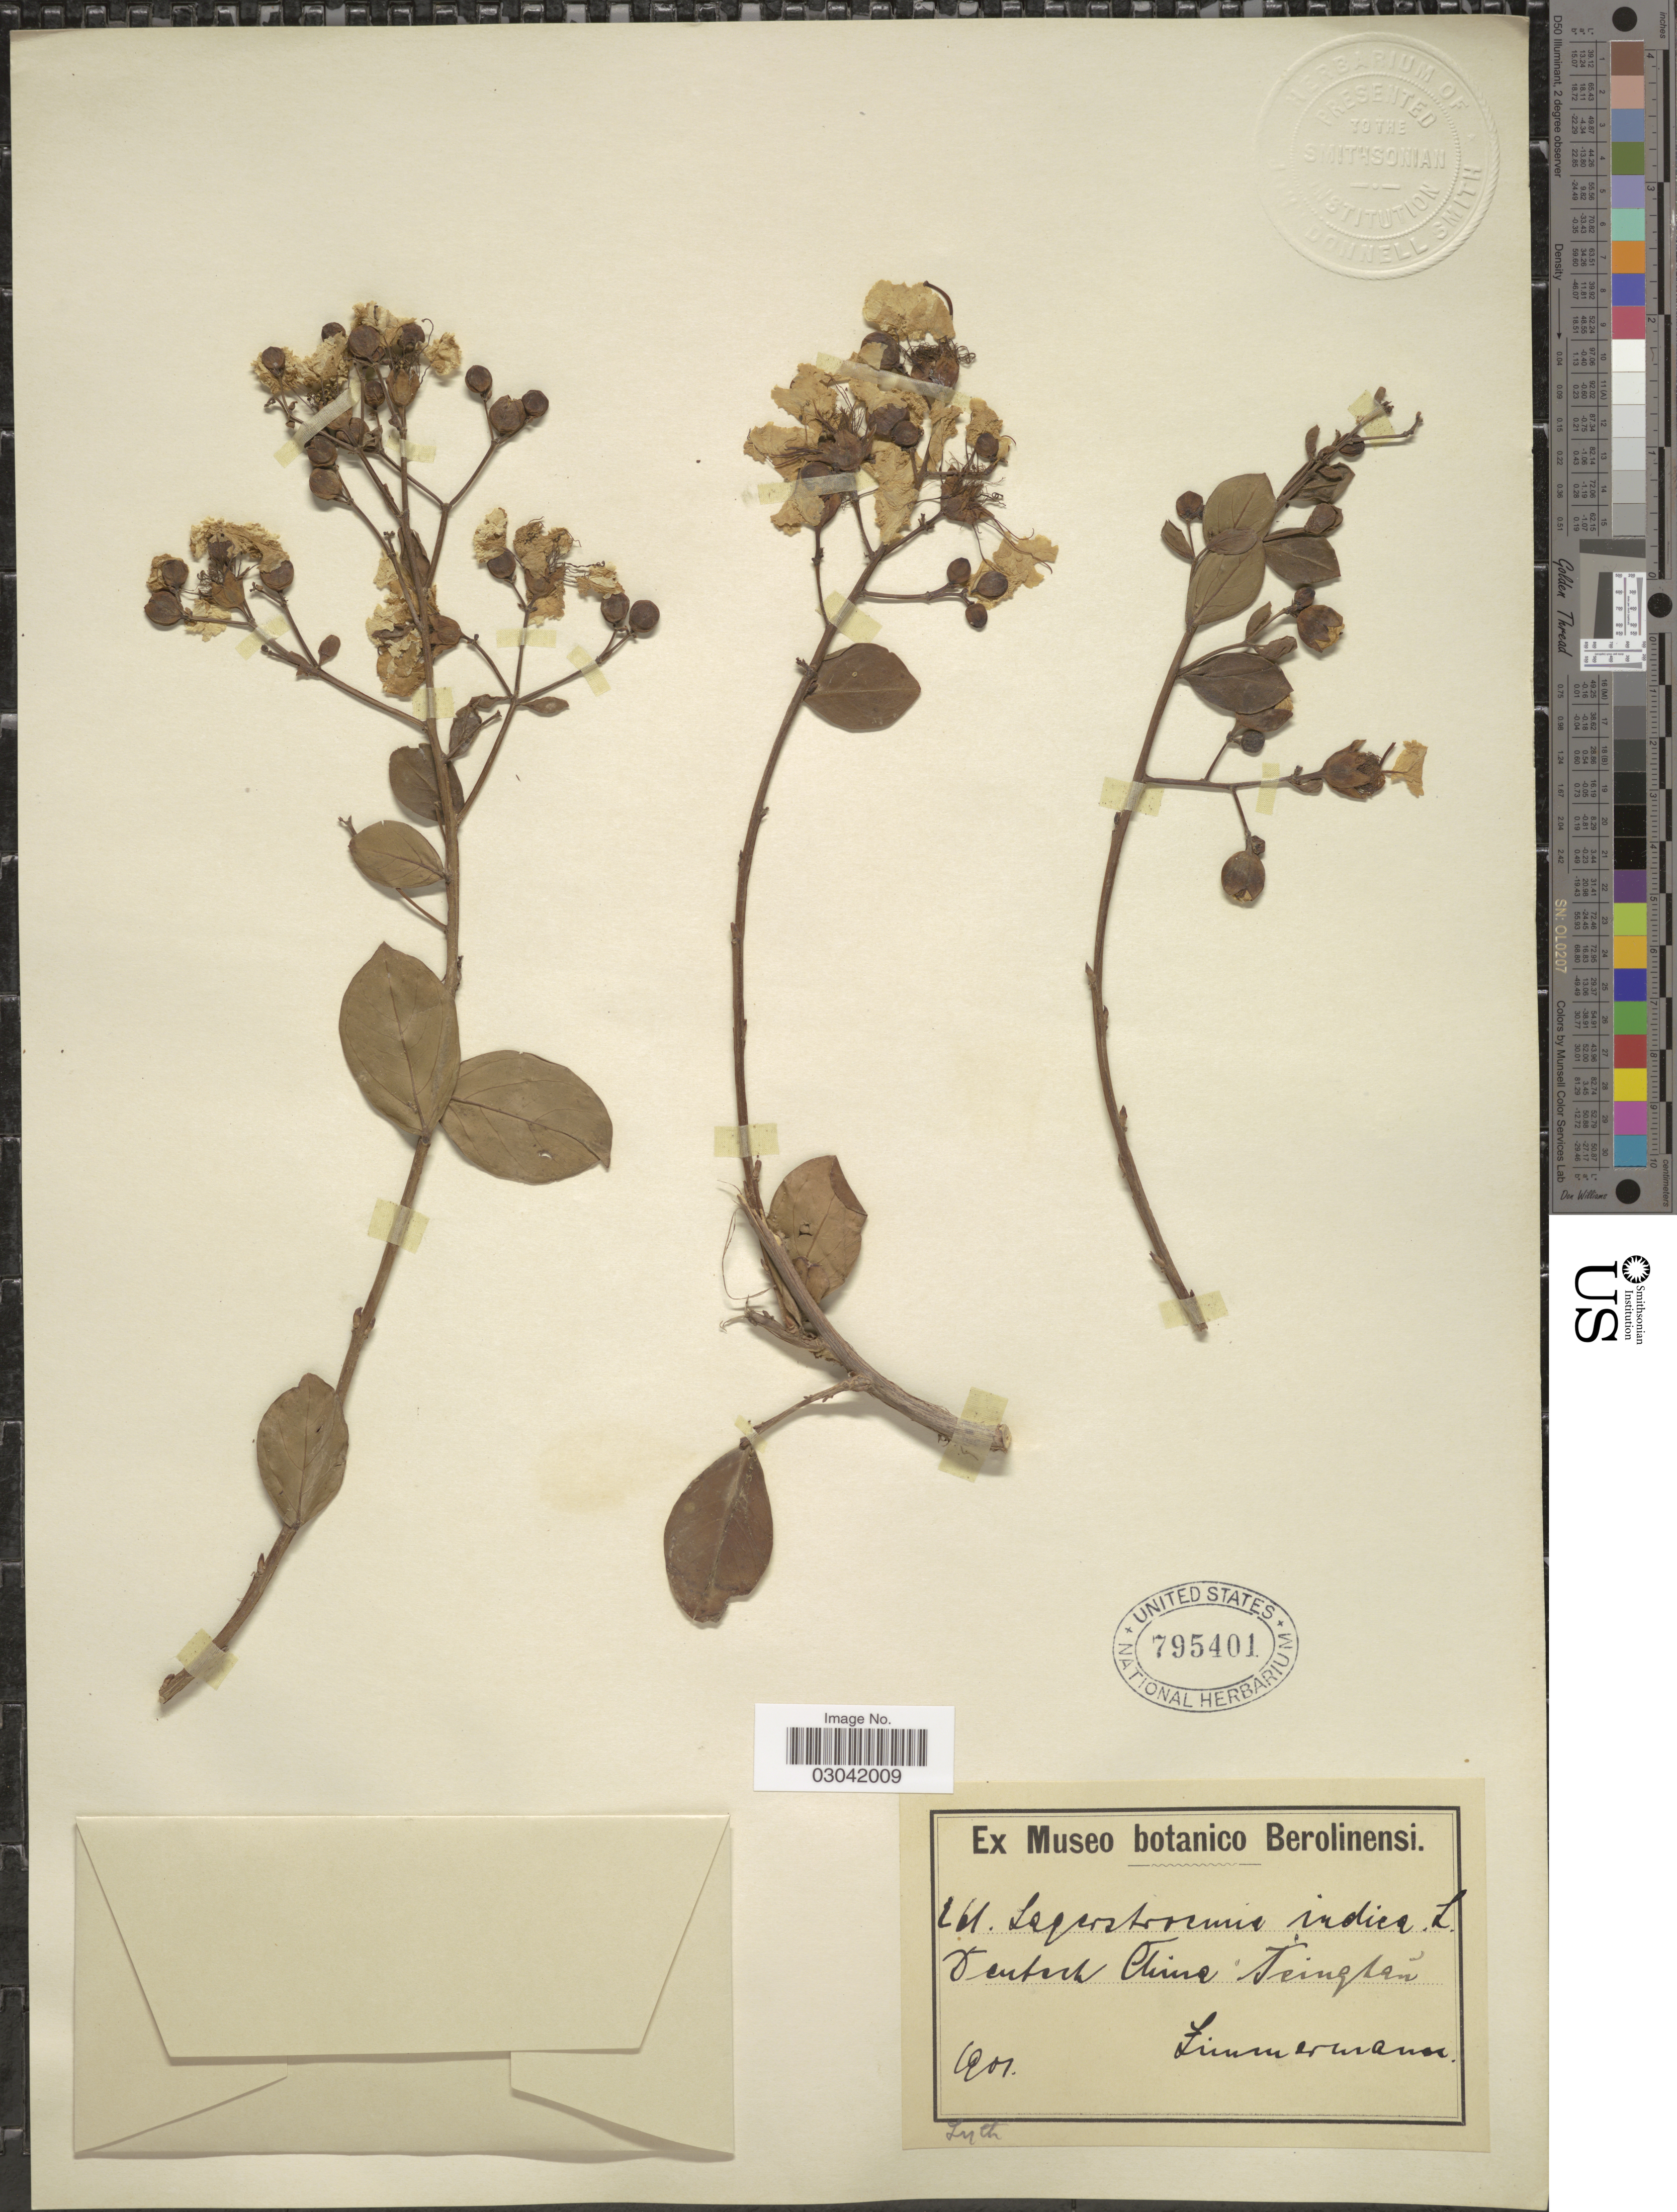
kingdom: Plantae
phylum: Tracheophyta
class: Magnoliopsida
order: Myrtales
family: Lythraceae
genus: Lagerstroemia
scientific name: Lagerstroemia indica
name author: L.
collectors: -. Zimmermann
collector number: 261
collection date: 1901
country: China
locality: Deutsch China: Tsinghañ.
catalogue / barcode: US 795401